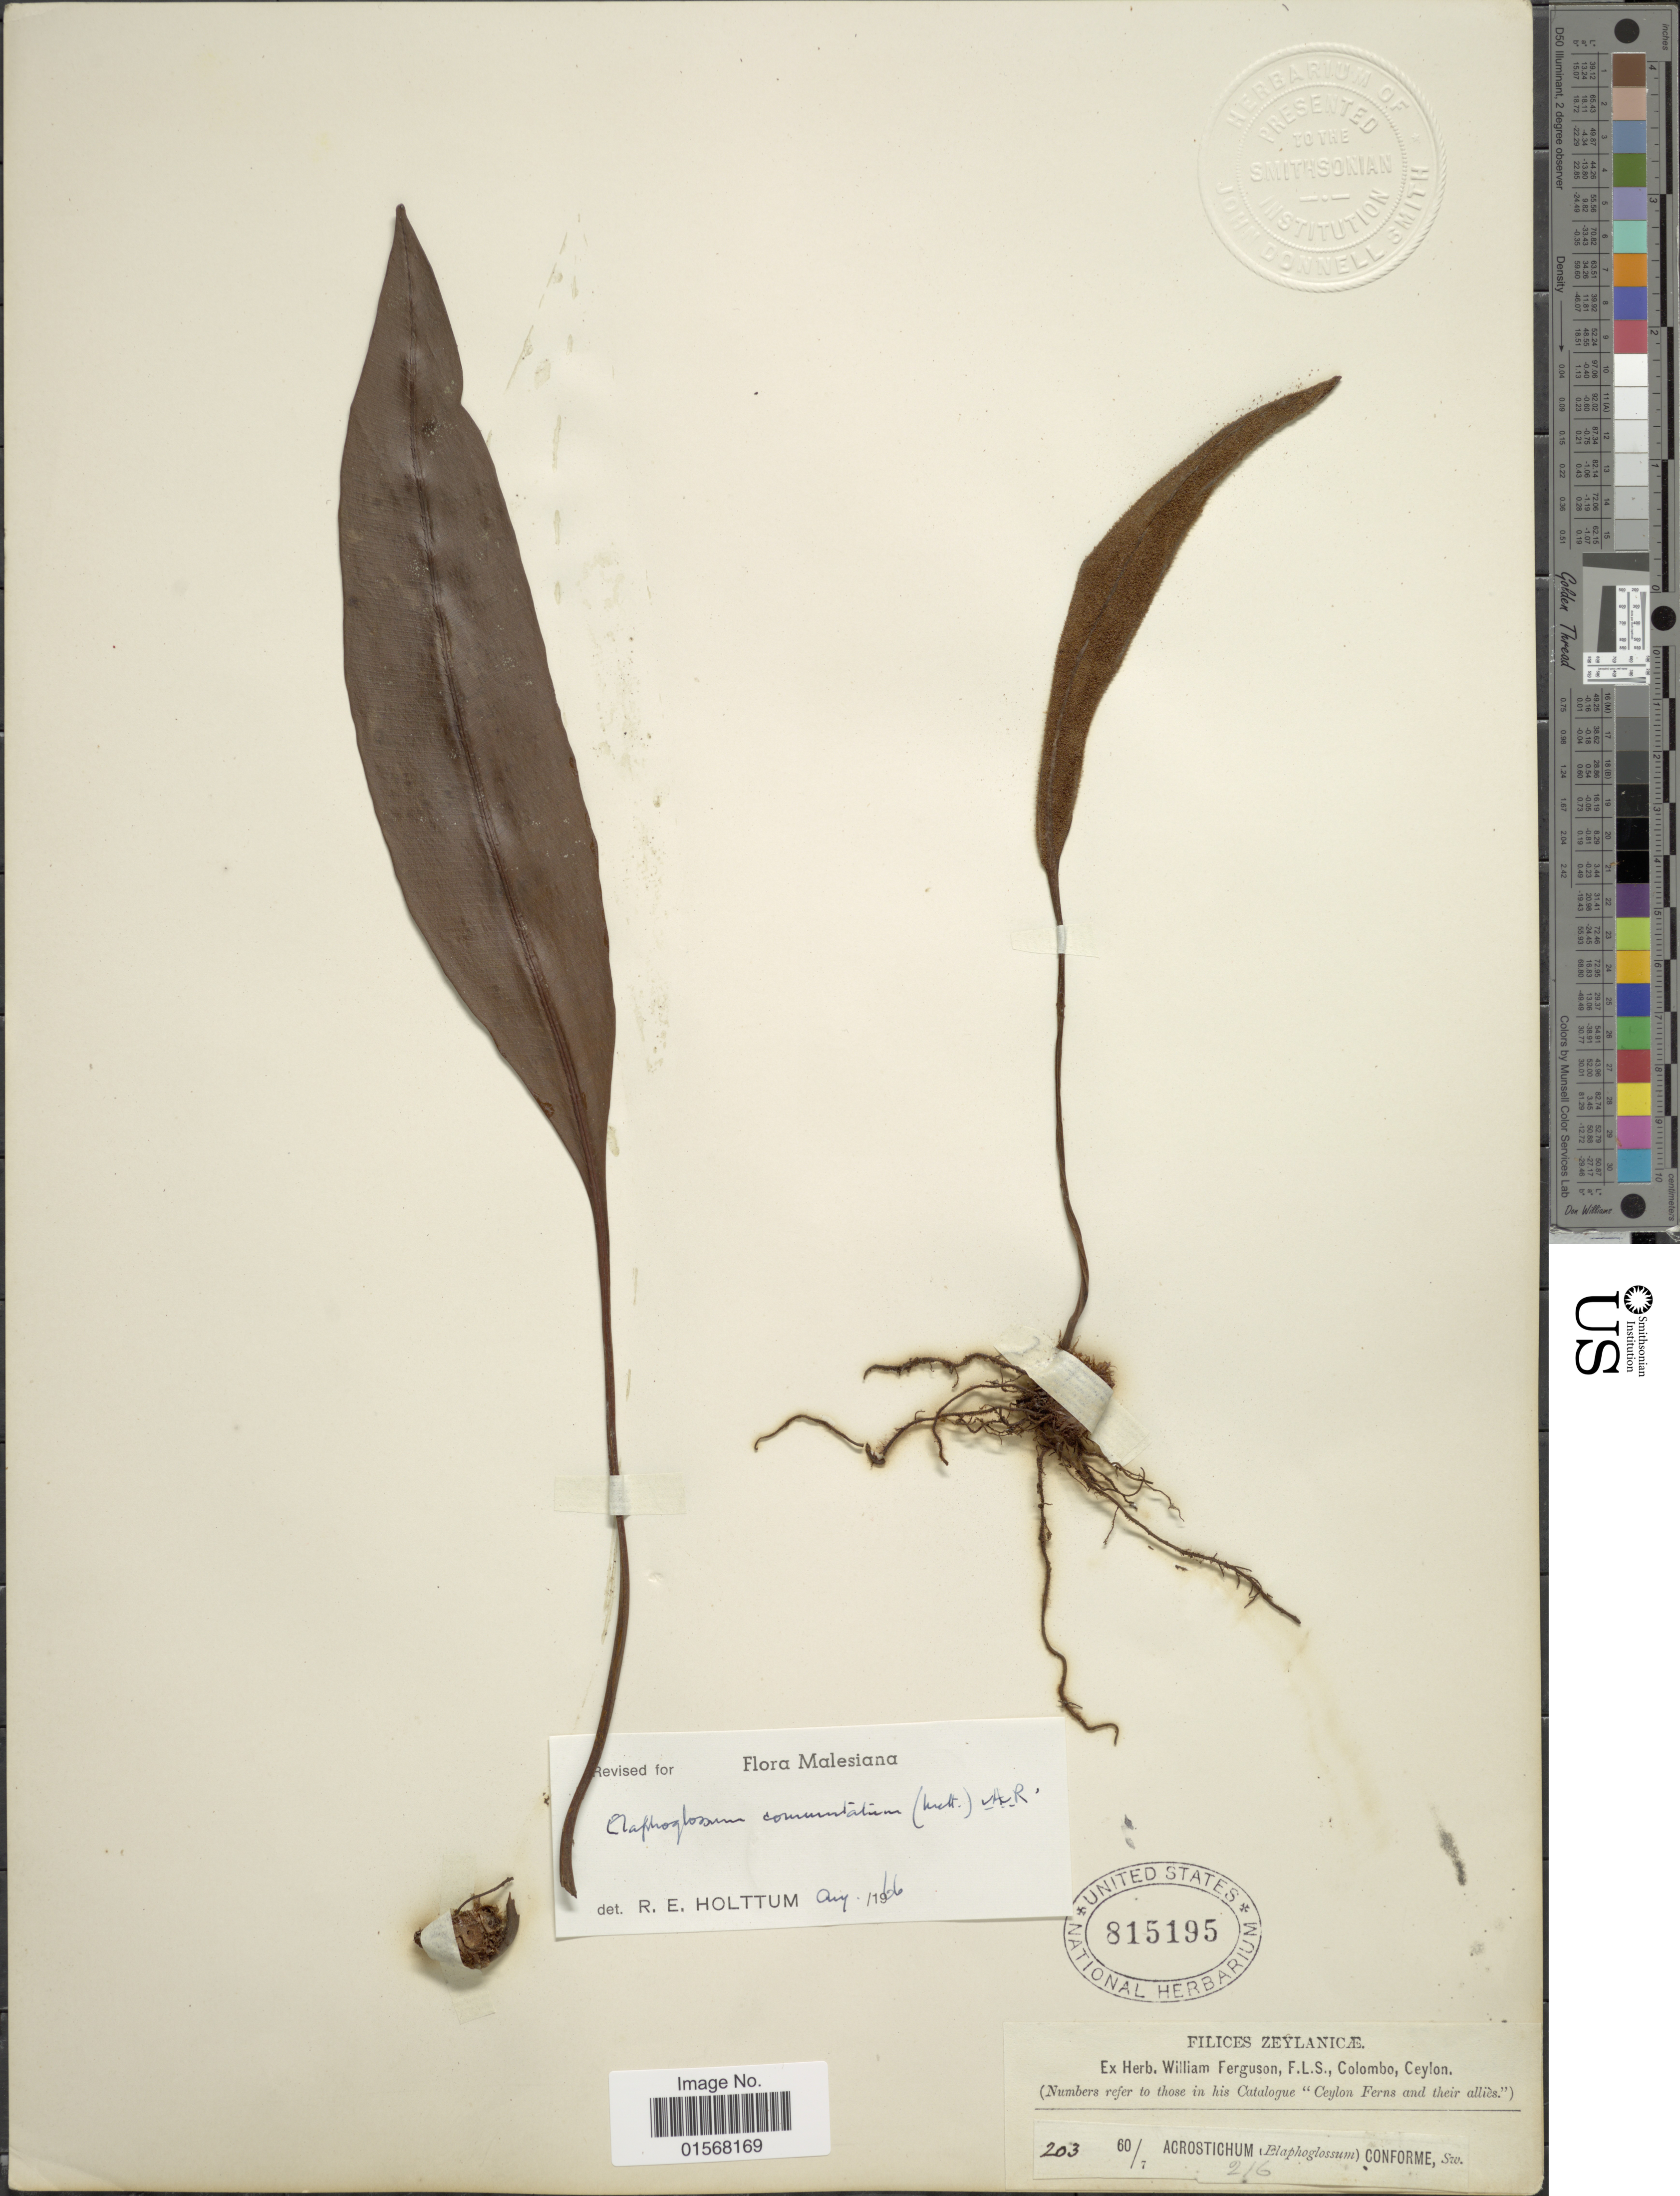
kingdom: Plantae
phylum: Tracheophyta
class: Polypodiopsida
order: Polypodiales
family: Dryopteridaceae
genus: Elaphoglossum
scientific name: Elaphoglossum commutatum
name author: (Mett. ex Kuhn) Alderw.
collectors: ex herb. W. Ferguson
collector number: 203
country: Sri Lanka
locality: Zeylanicae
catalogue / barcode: US 815195